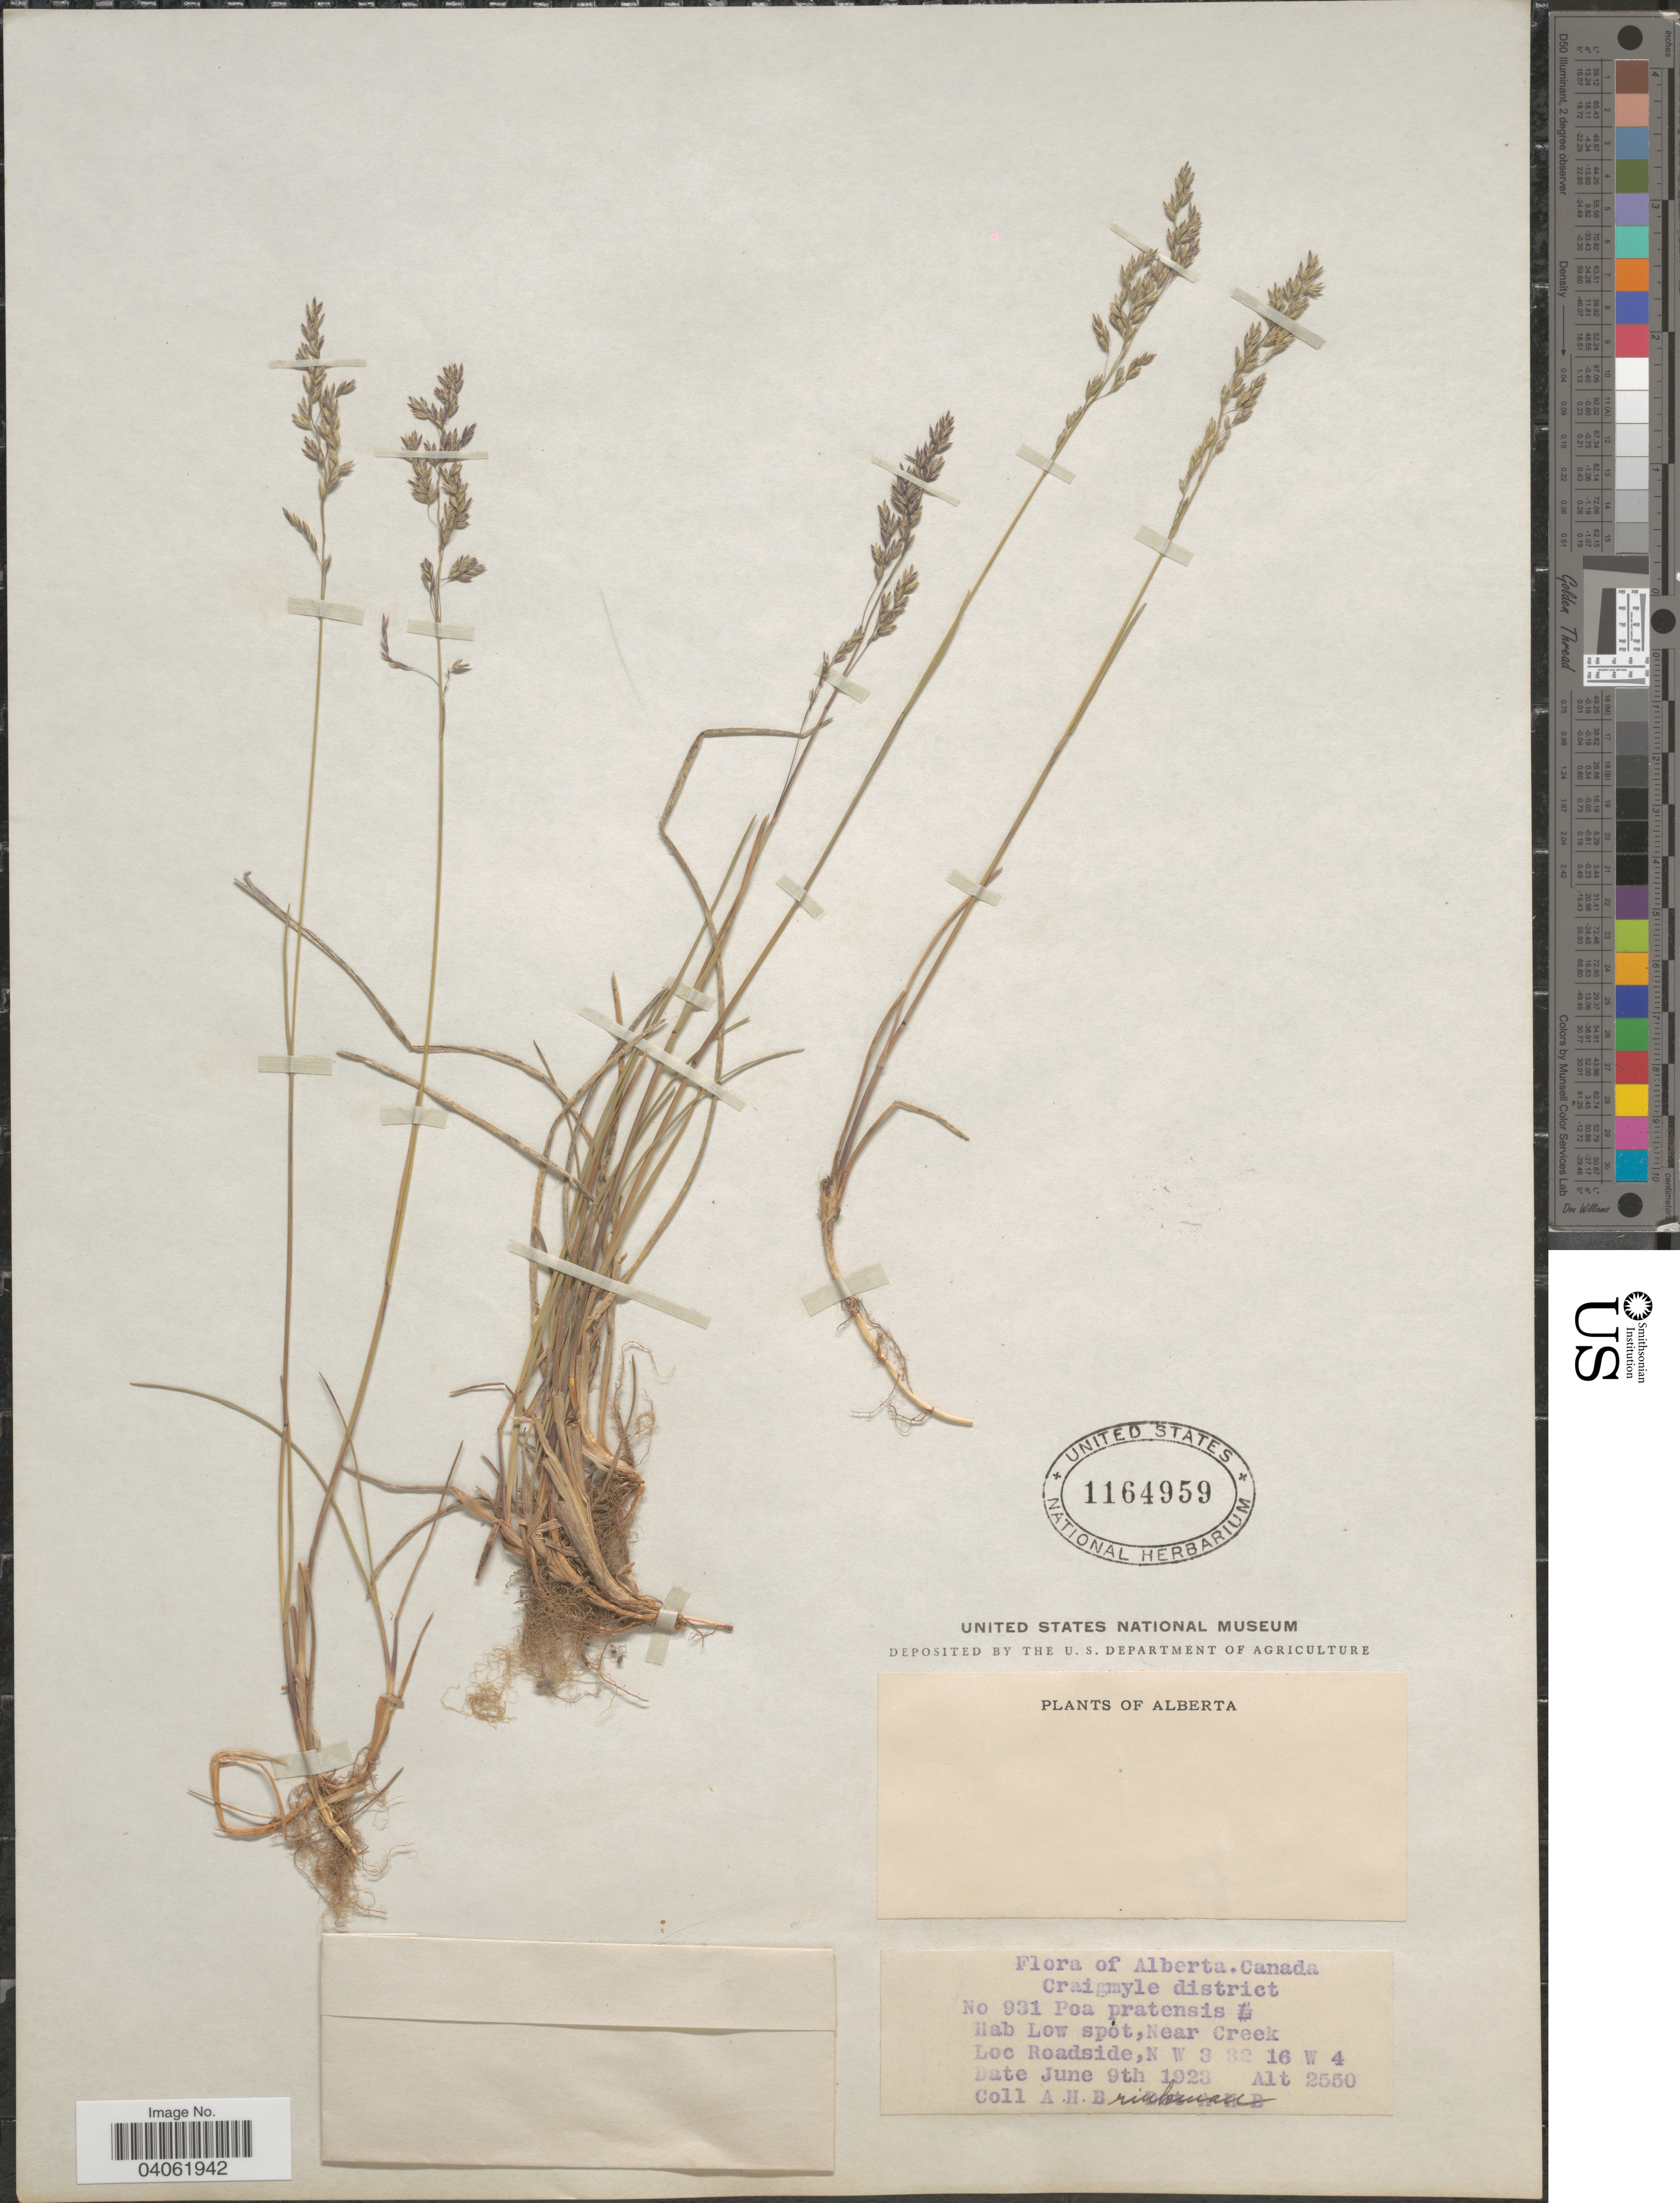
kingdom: Plantae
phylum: Tracheophyta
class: Liliopsida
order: Poales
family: Poaceae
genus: Poa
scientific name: Poa pratensis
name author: L.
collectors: A. Brinkman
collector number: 931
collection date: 1923-06-09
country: Canada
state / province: Alberta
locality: Craigmyle district. Near Creek. Roadside,N W 3 32 16 W 4.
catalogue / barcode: US 1164959